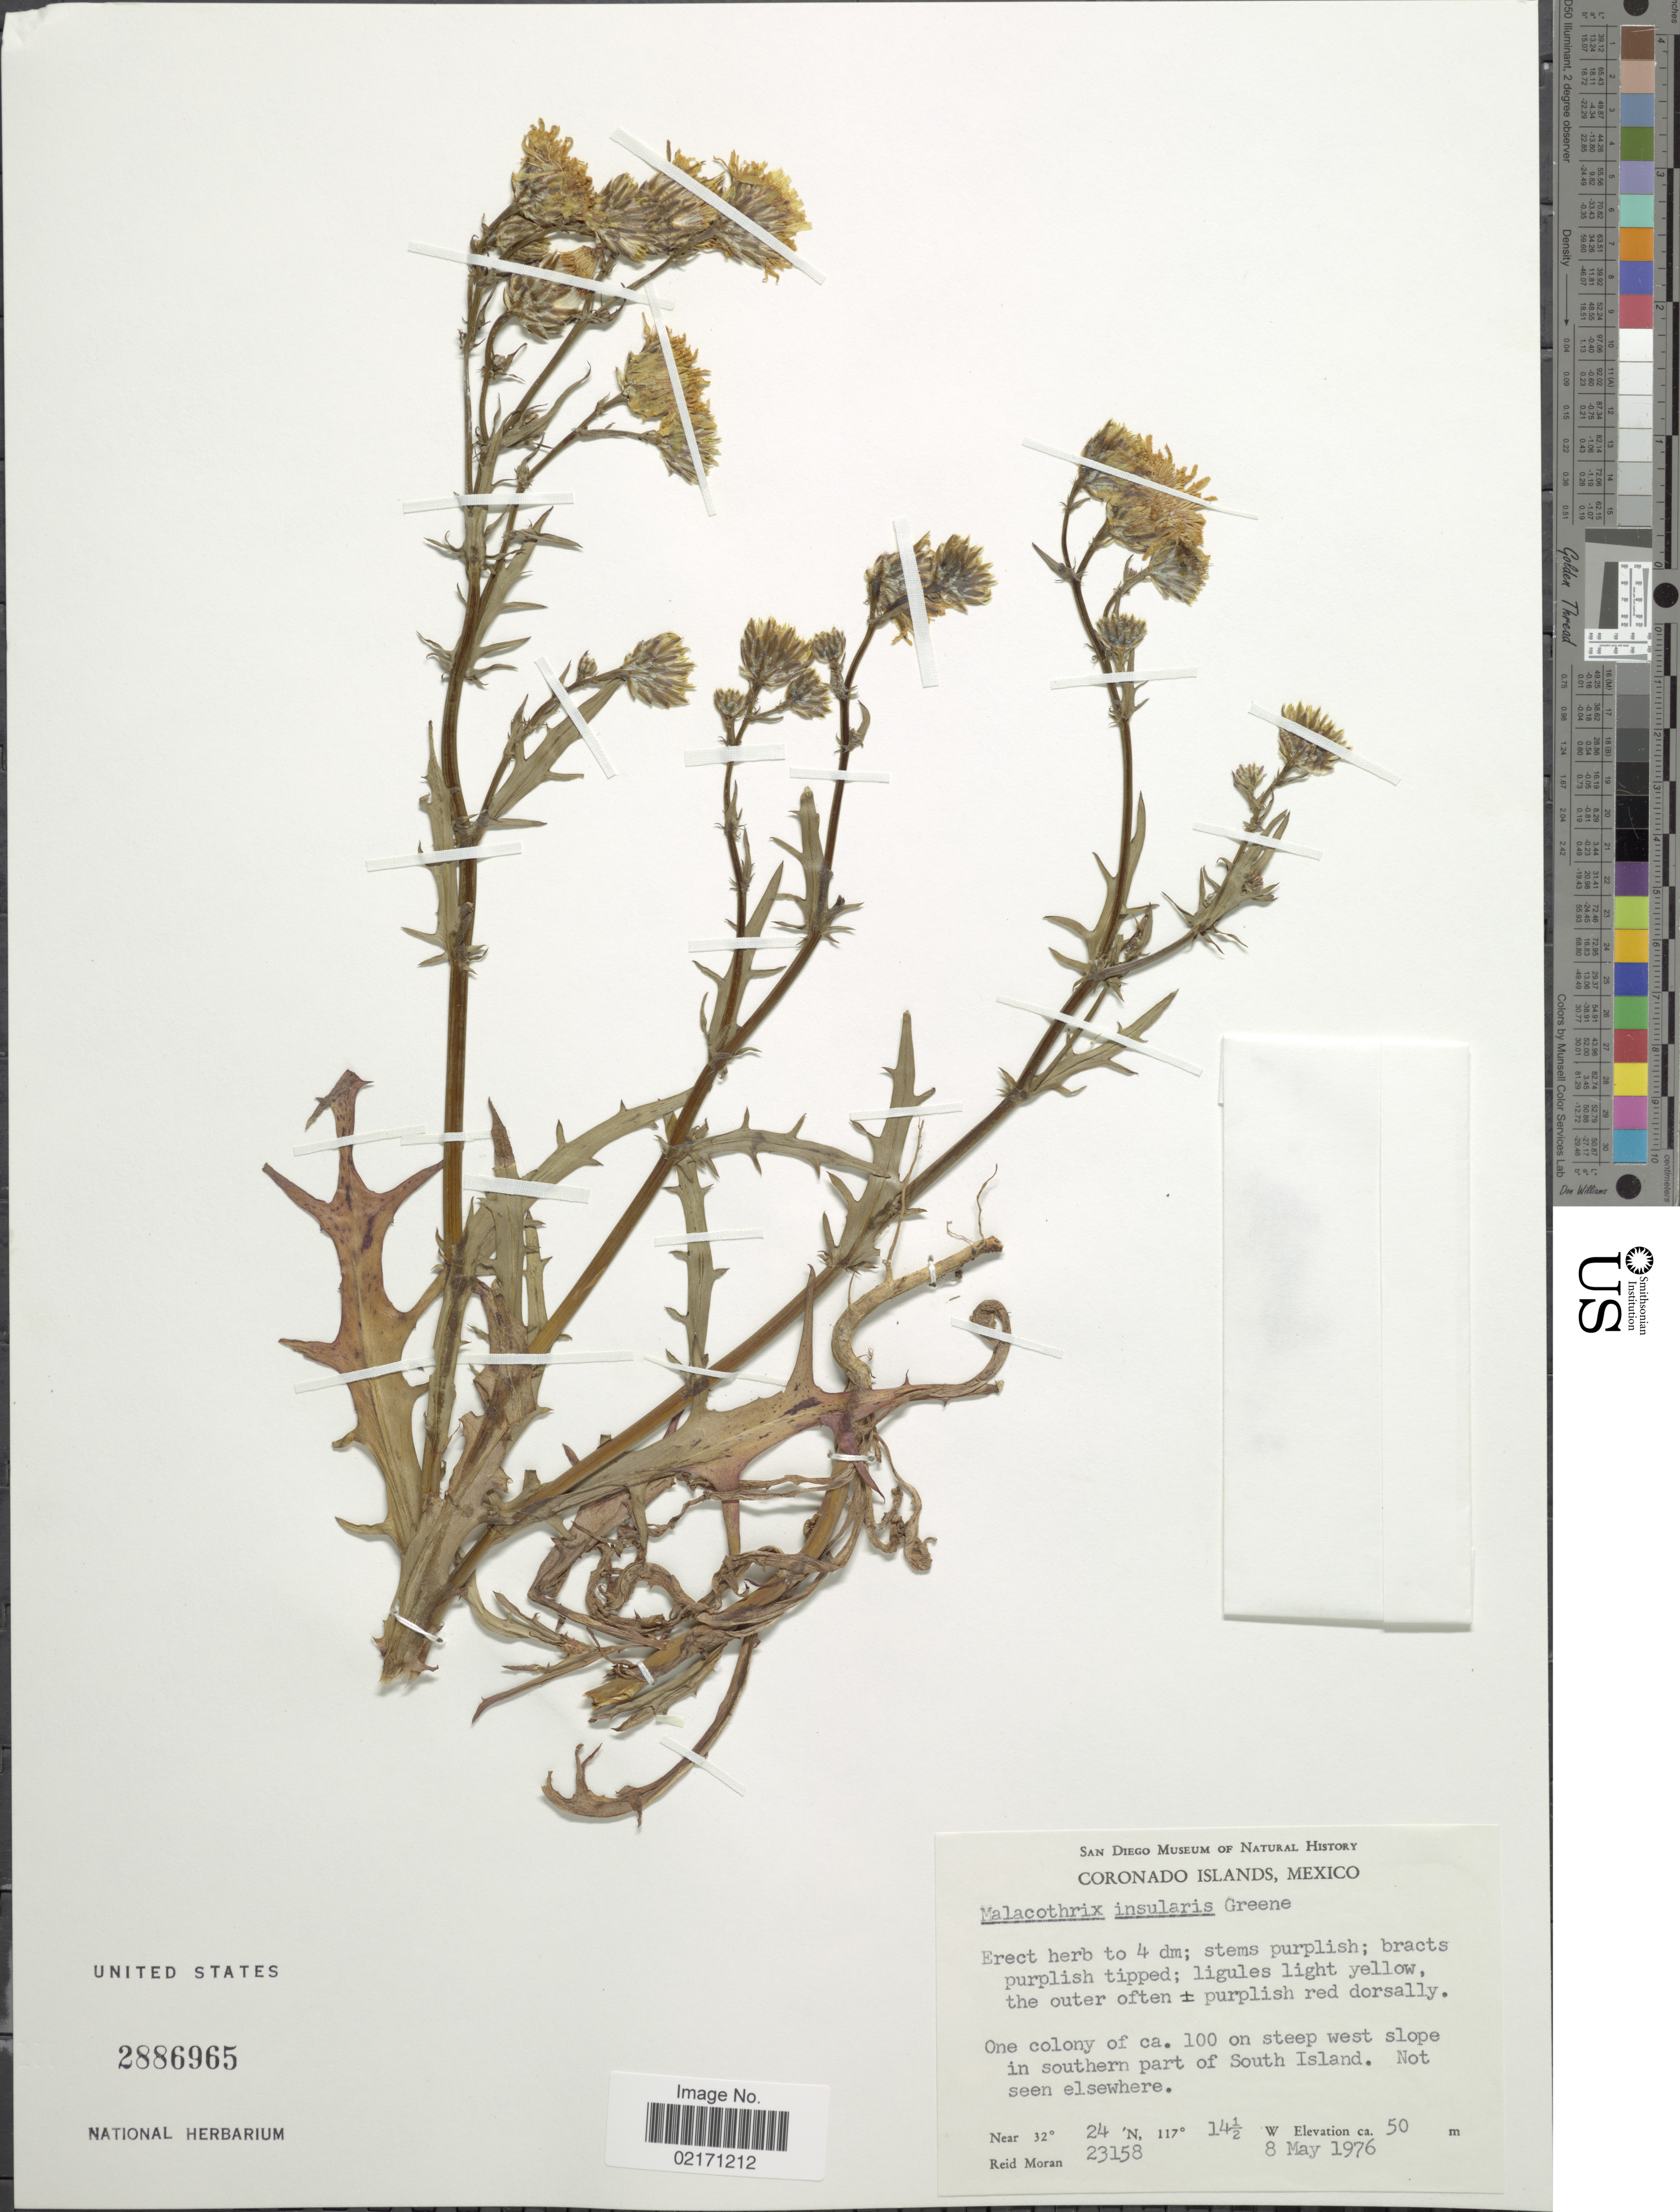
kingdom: Plantae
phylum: Tracheophyta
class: Magnoliopsida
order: Asterales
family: Asteraceae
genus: Malacothrix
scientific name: Malacothrix insularis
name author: Greene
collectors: R. V. Moran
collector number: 23158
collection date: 1976-05-08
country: Mexico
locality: Coronado Islands. One colony ca. 100 on steep west slope in southern part of South Island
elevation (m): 50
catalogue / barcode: US 2886965